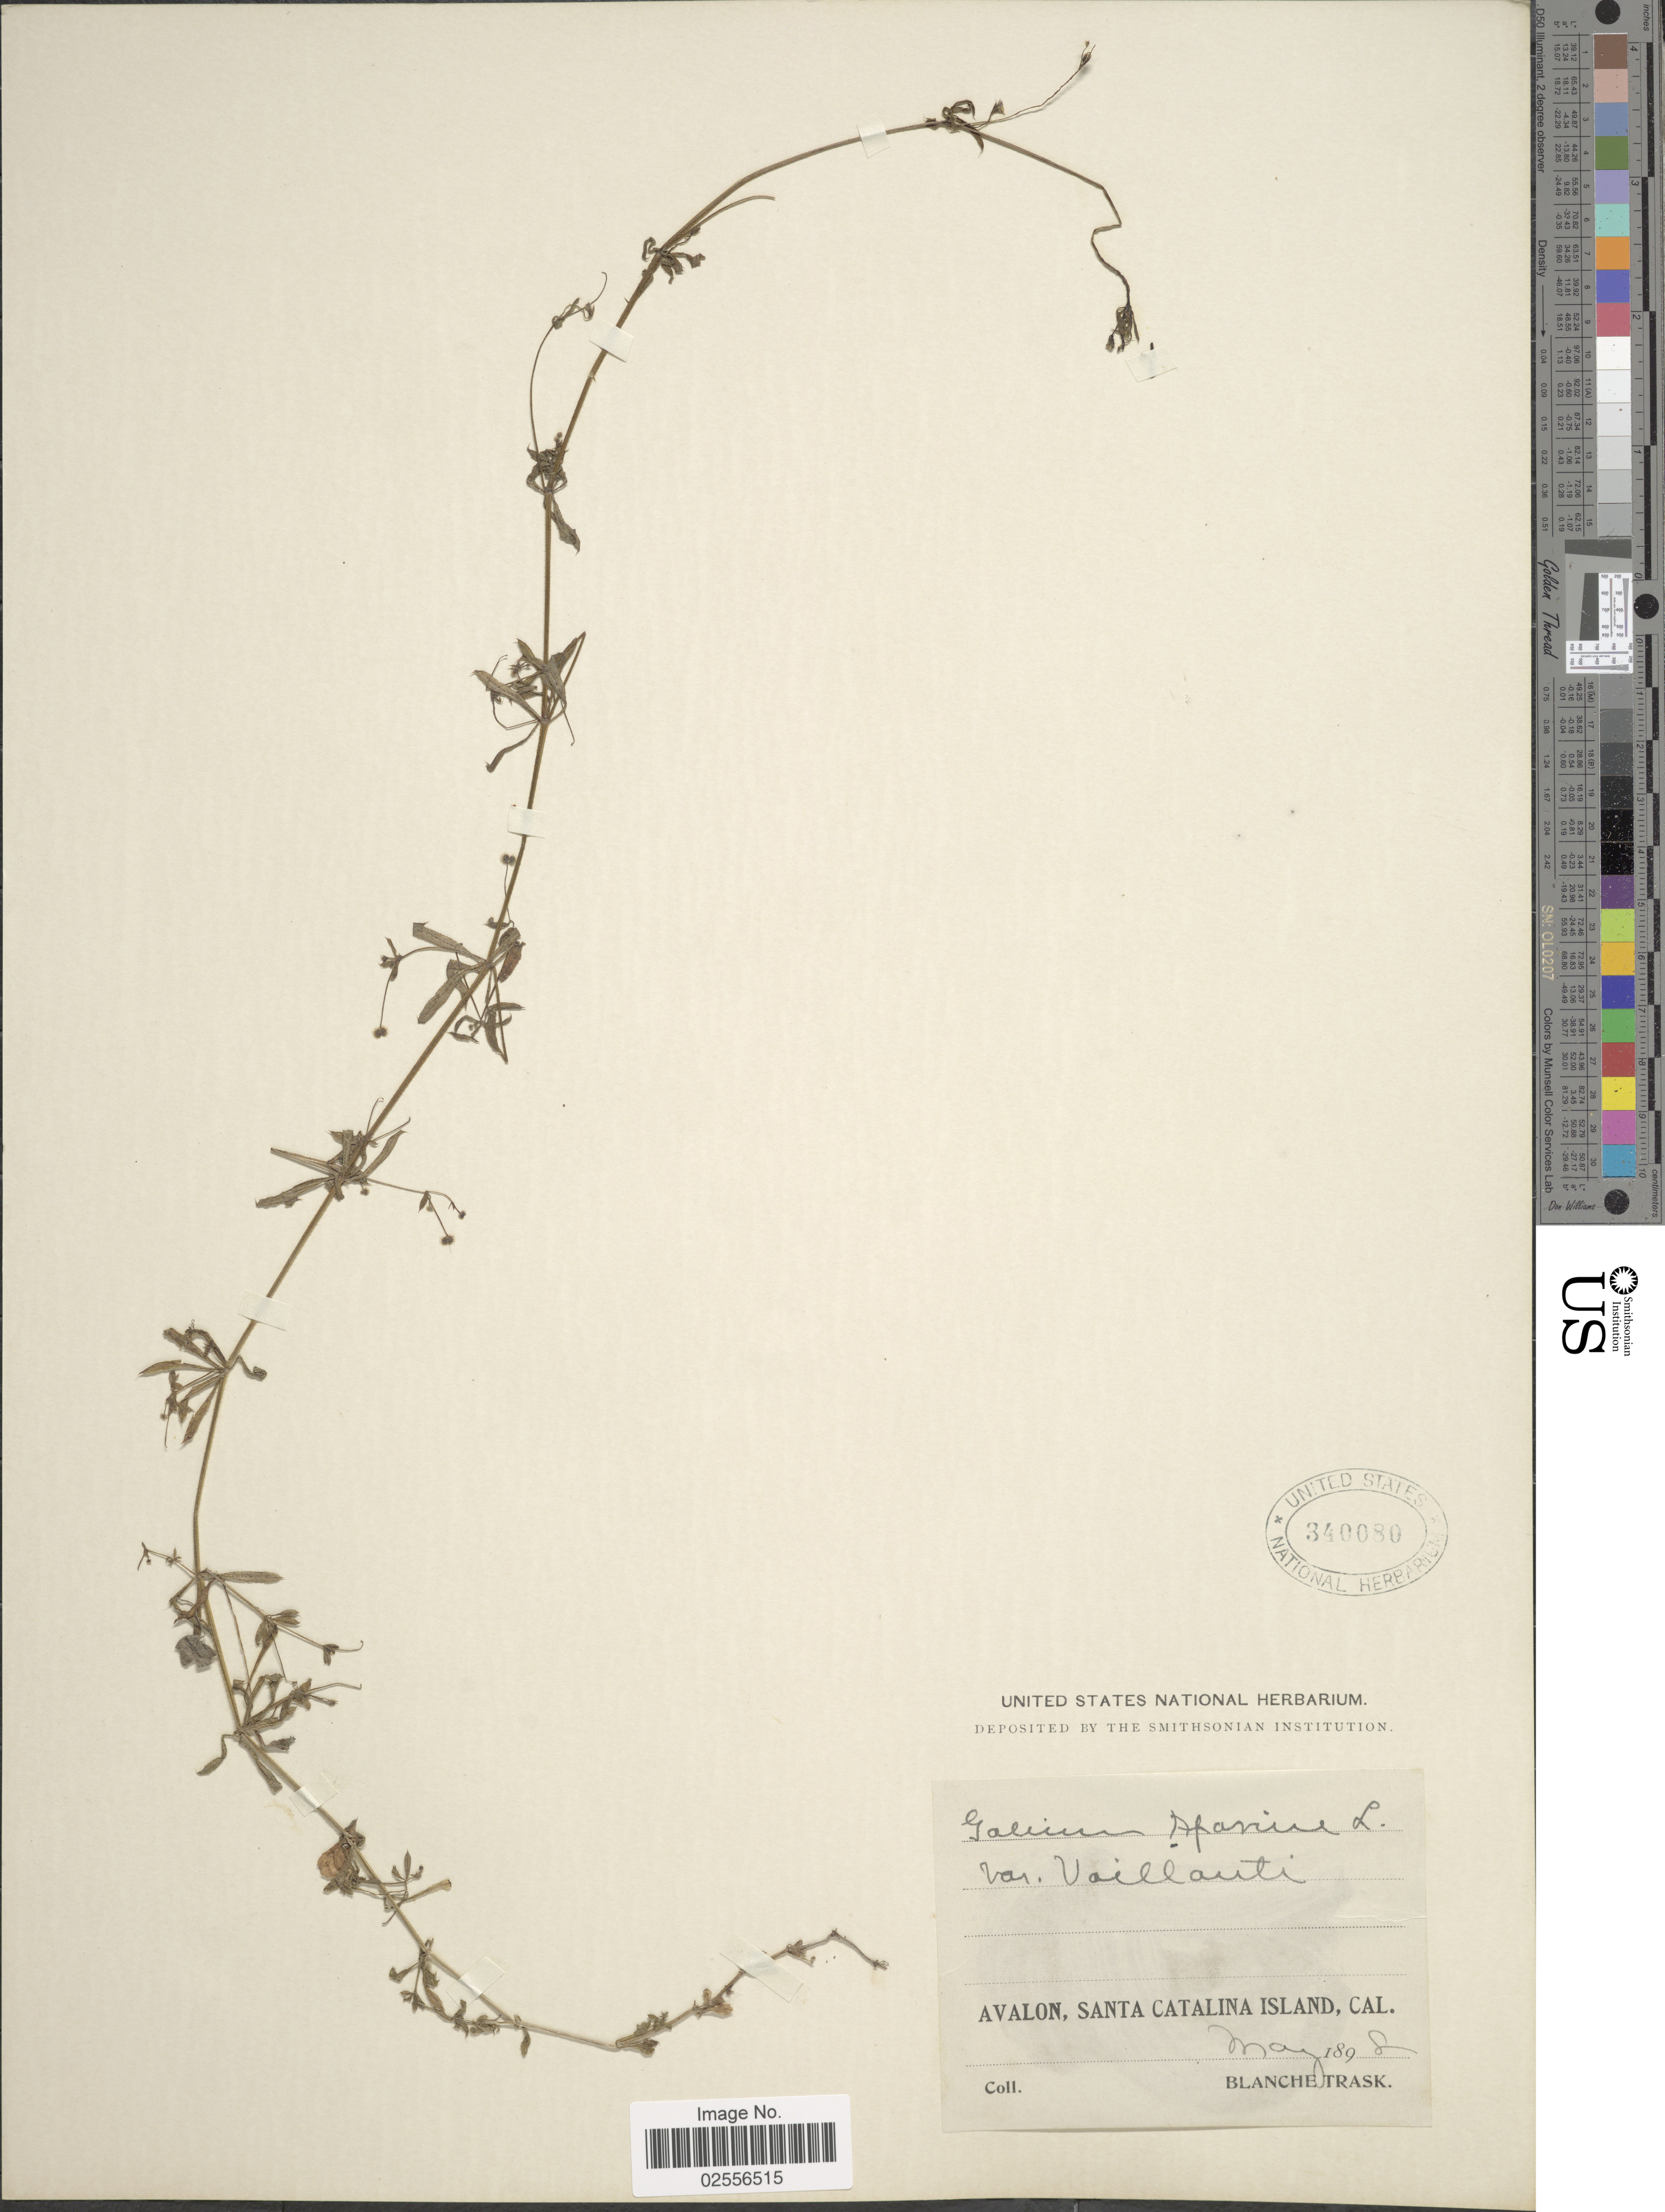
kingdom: Plantae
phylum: Tracheophyta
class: Magnoliopsida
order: Gentianales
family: Rubiaceae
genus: Galium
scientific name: Galium aparine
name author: L.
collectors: B. Trask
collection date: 1898-05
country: United States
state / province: California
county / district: Los Angeles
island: Santa Catalina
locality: Avalon, Santa Catalina Island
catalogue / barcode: US 340080